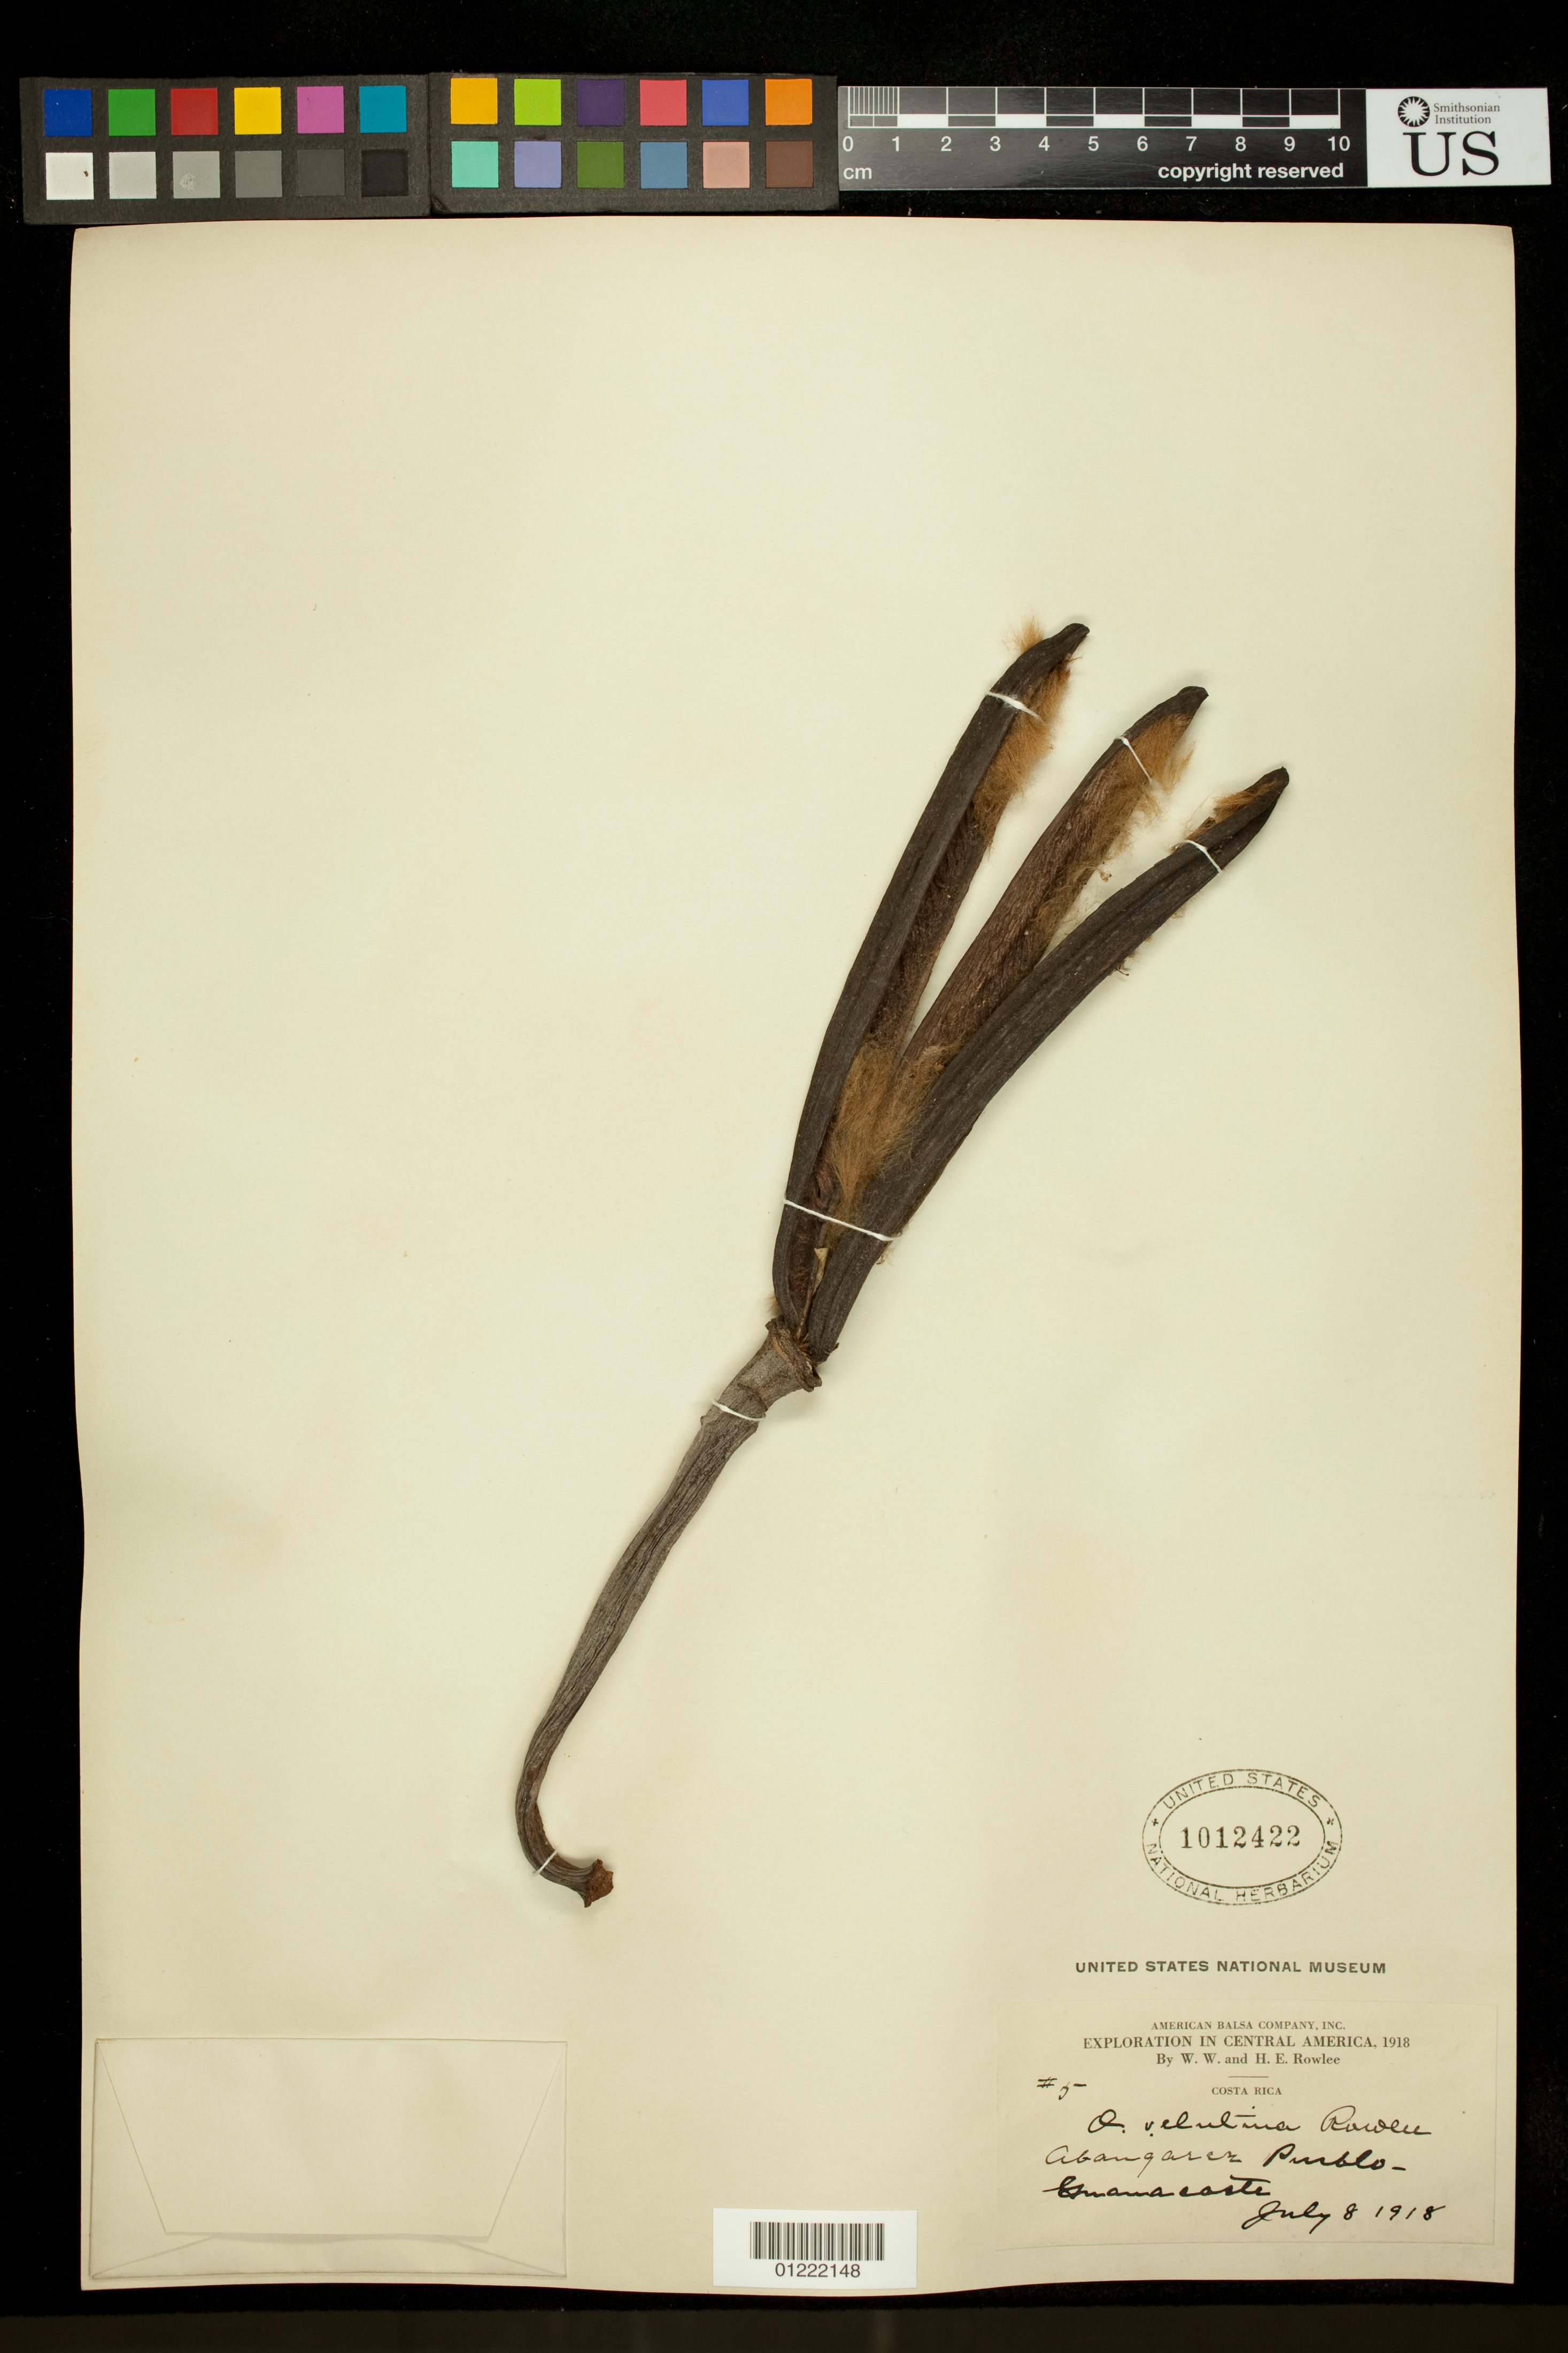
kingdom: Plantae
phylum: Tracheophyta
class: Magnoliopsida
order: Malvales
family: Malvaceae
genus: Ochroma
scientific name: Ochroma pyramidale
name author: (Cav. ex Lam.) Urb.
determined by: Dorr, L. J., (BOT), Smithsonian Institution - National Museum of Natural History (UNITED STATES)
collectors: W. W. Rowlee & H. E. Rowlee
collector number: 5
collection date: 1918-07-08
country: Costa Rica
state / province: Guanacaste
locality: Abangarez Pueblo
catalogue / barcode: US 1012422